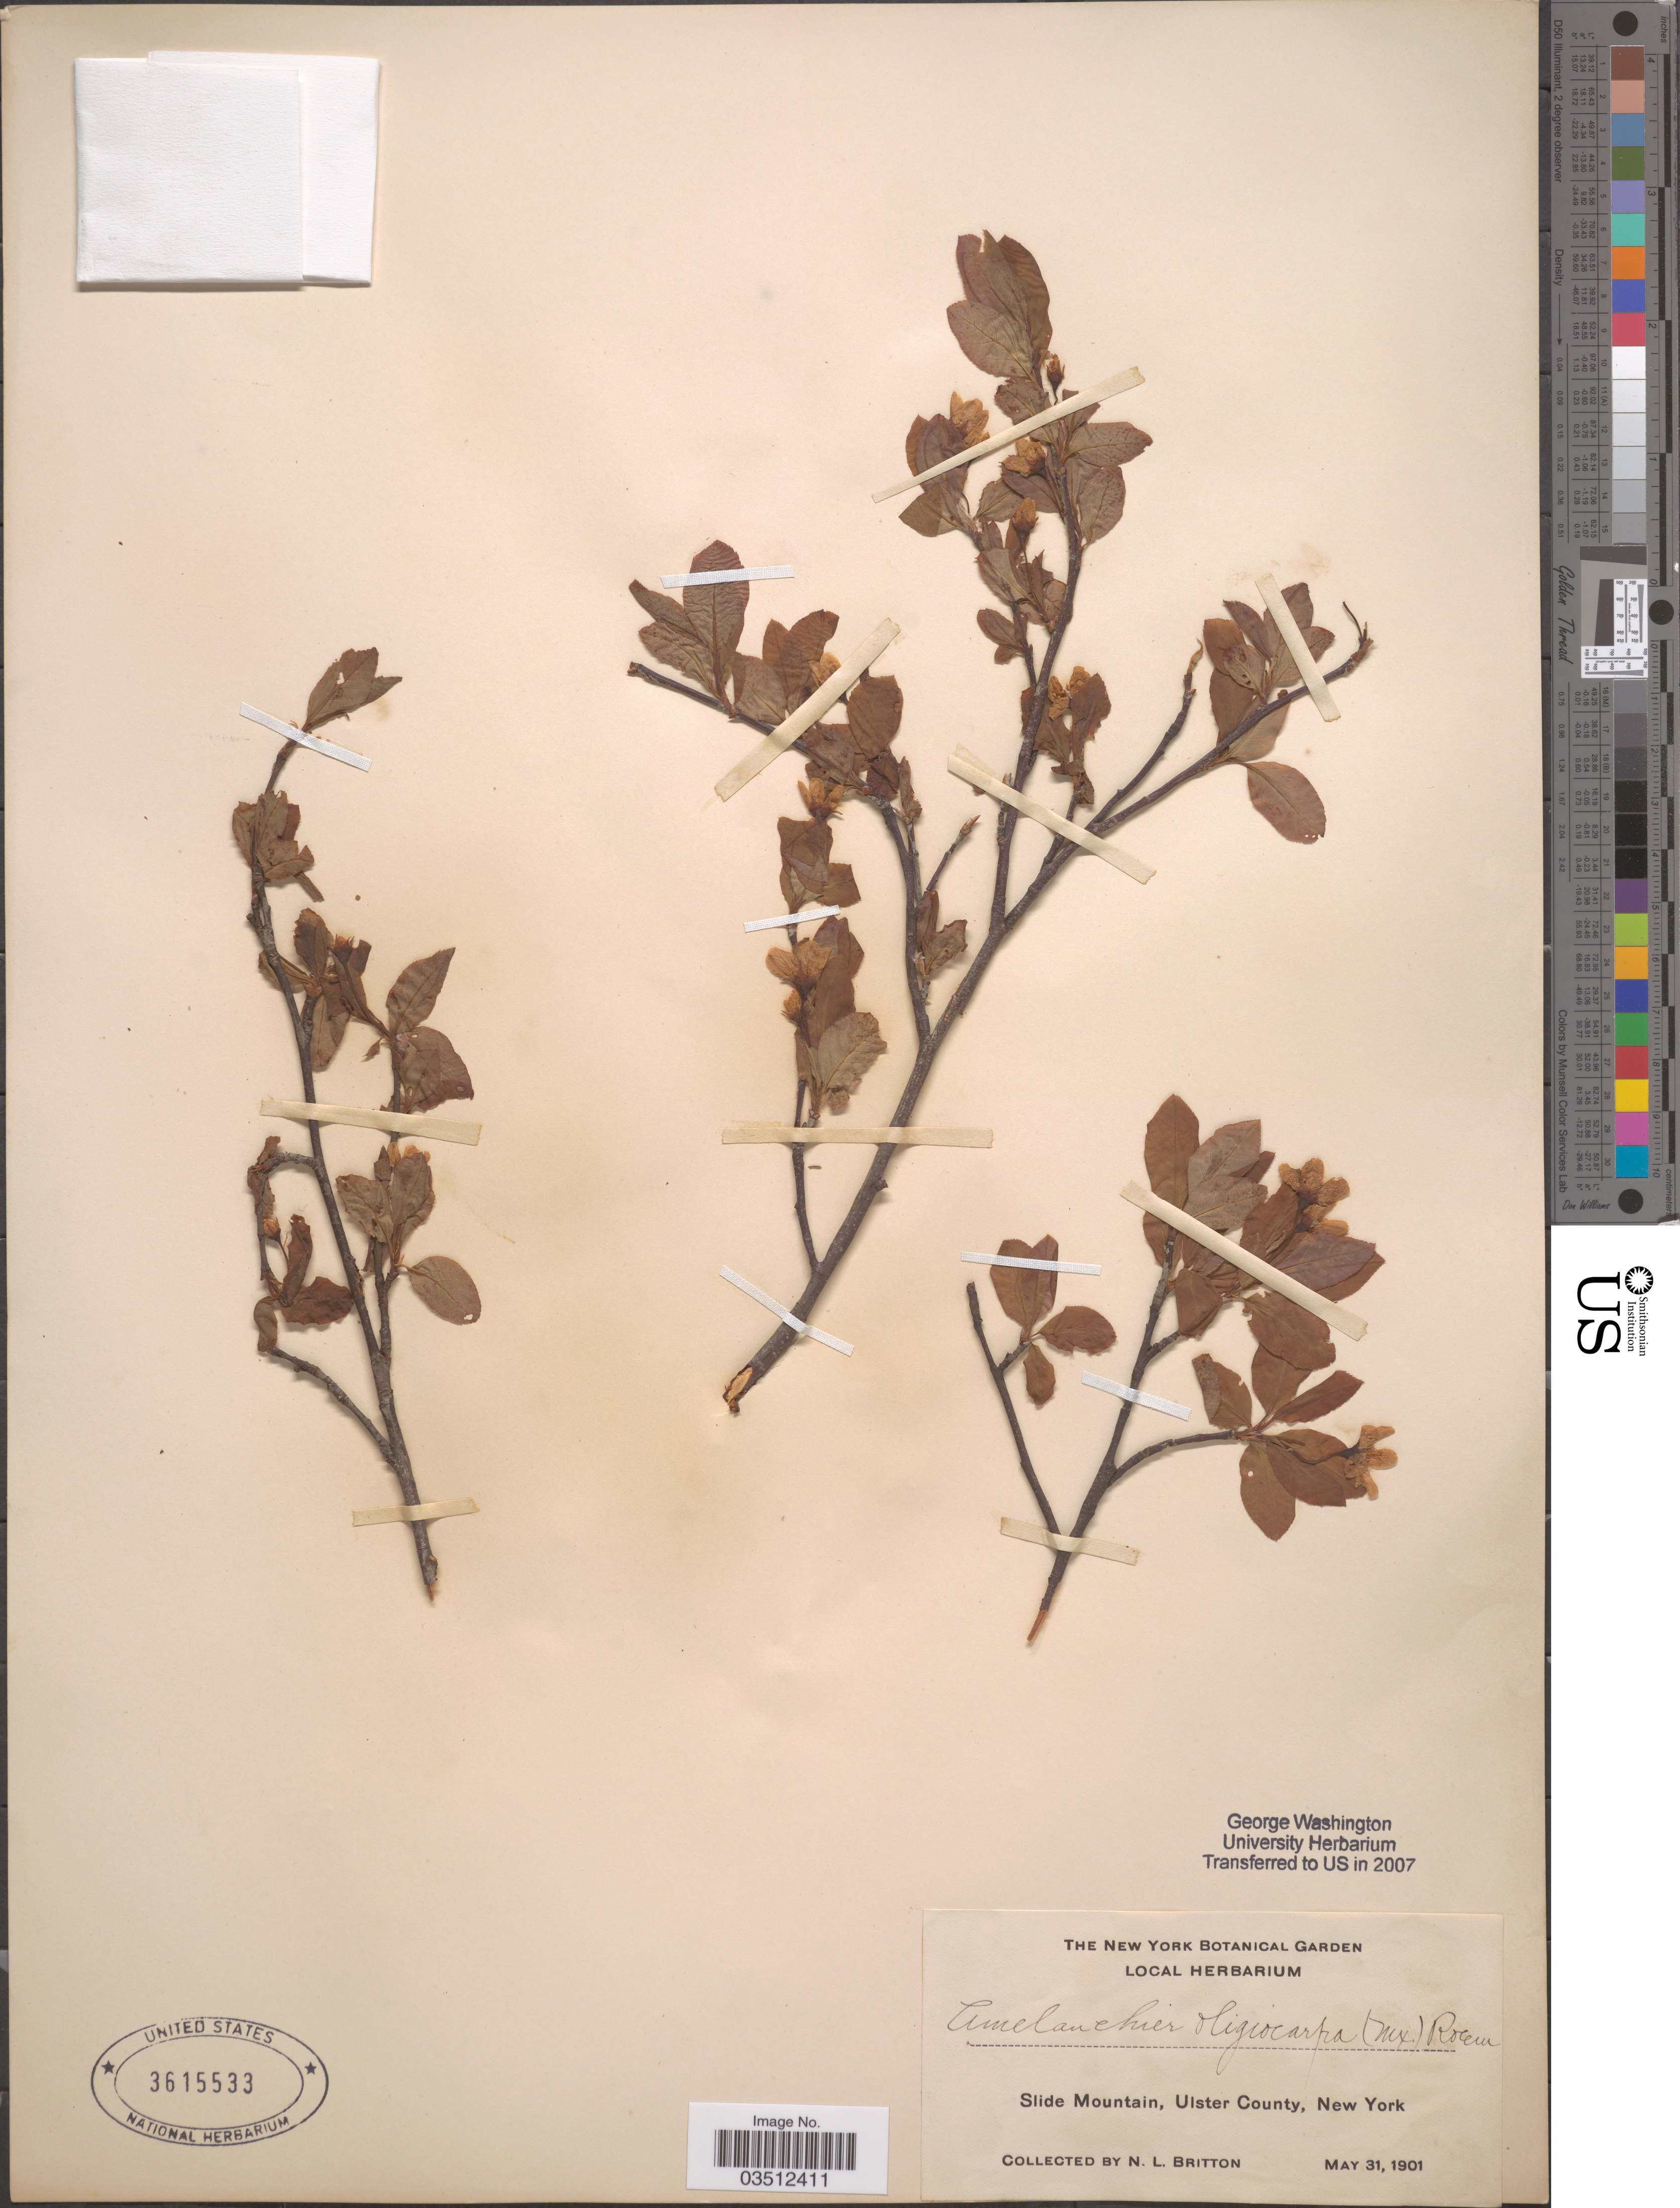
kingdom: Plantae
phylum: Tracheophyta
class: Magnoliopsida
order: Rosales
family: Rosaceae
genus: Amelanchier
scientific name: Amelanchier oligocarpa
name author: (Michx.) M. Roem.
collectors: N. Britton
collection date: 1901-05-31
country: United States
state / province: New York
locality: Slide Mountain, Ulster County.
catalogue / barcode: US 3615533